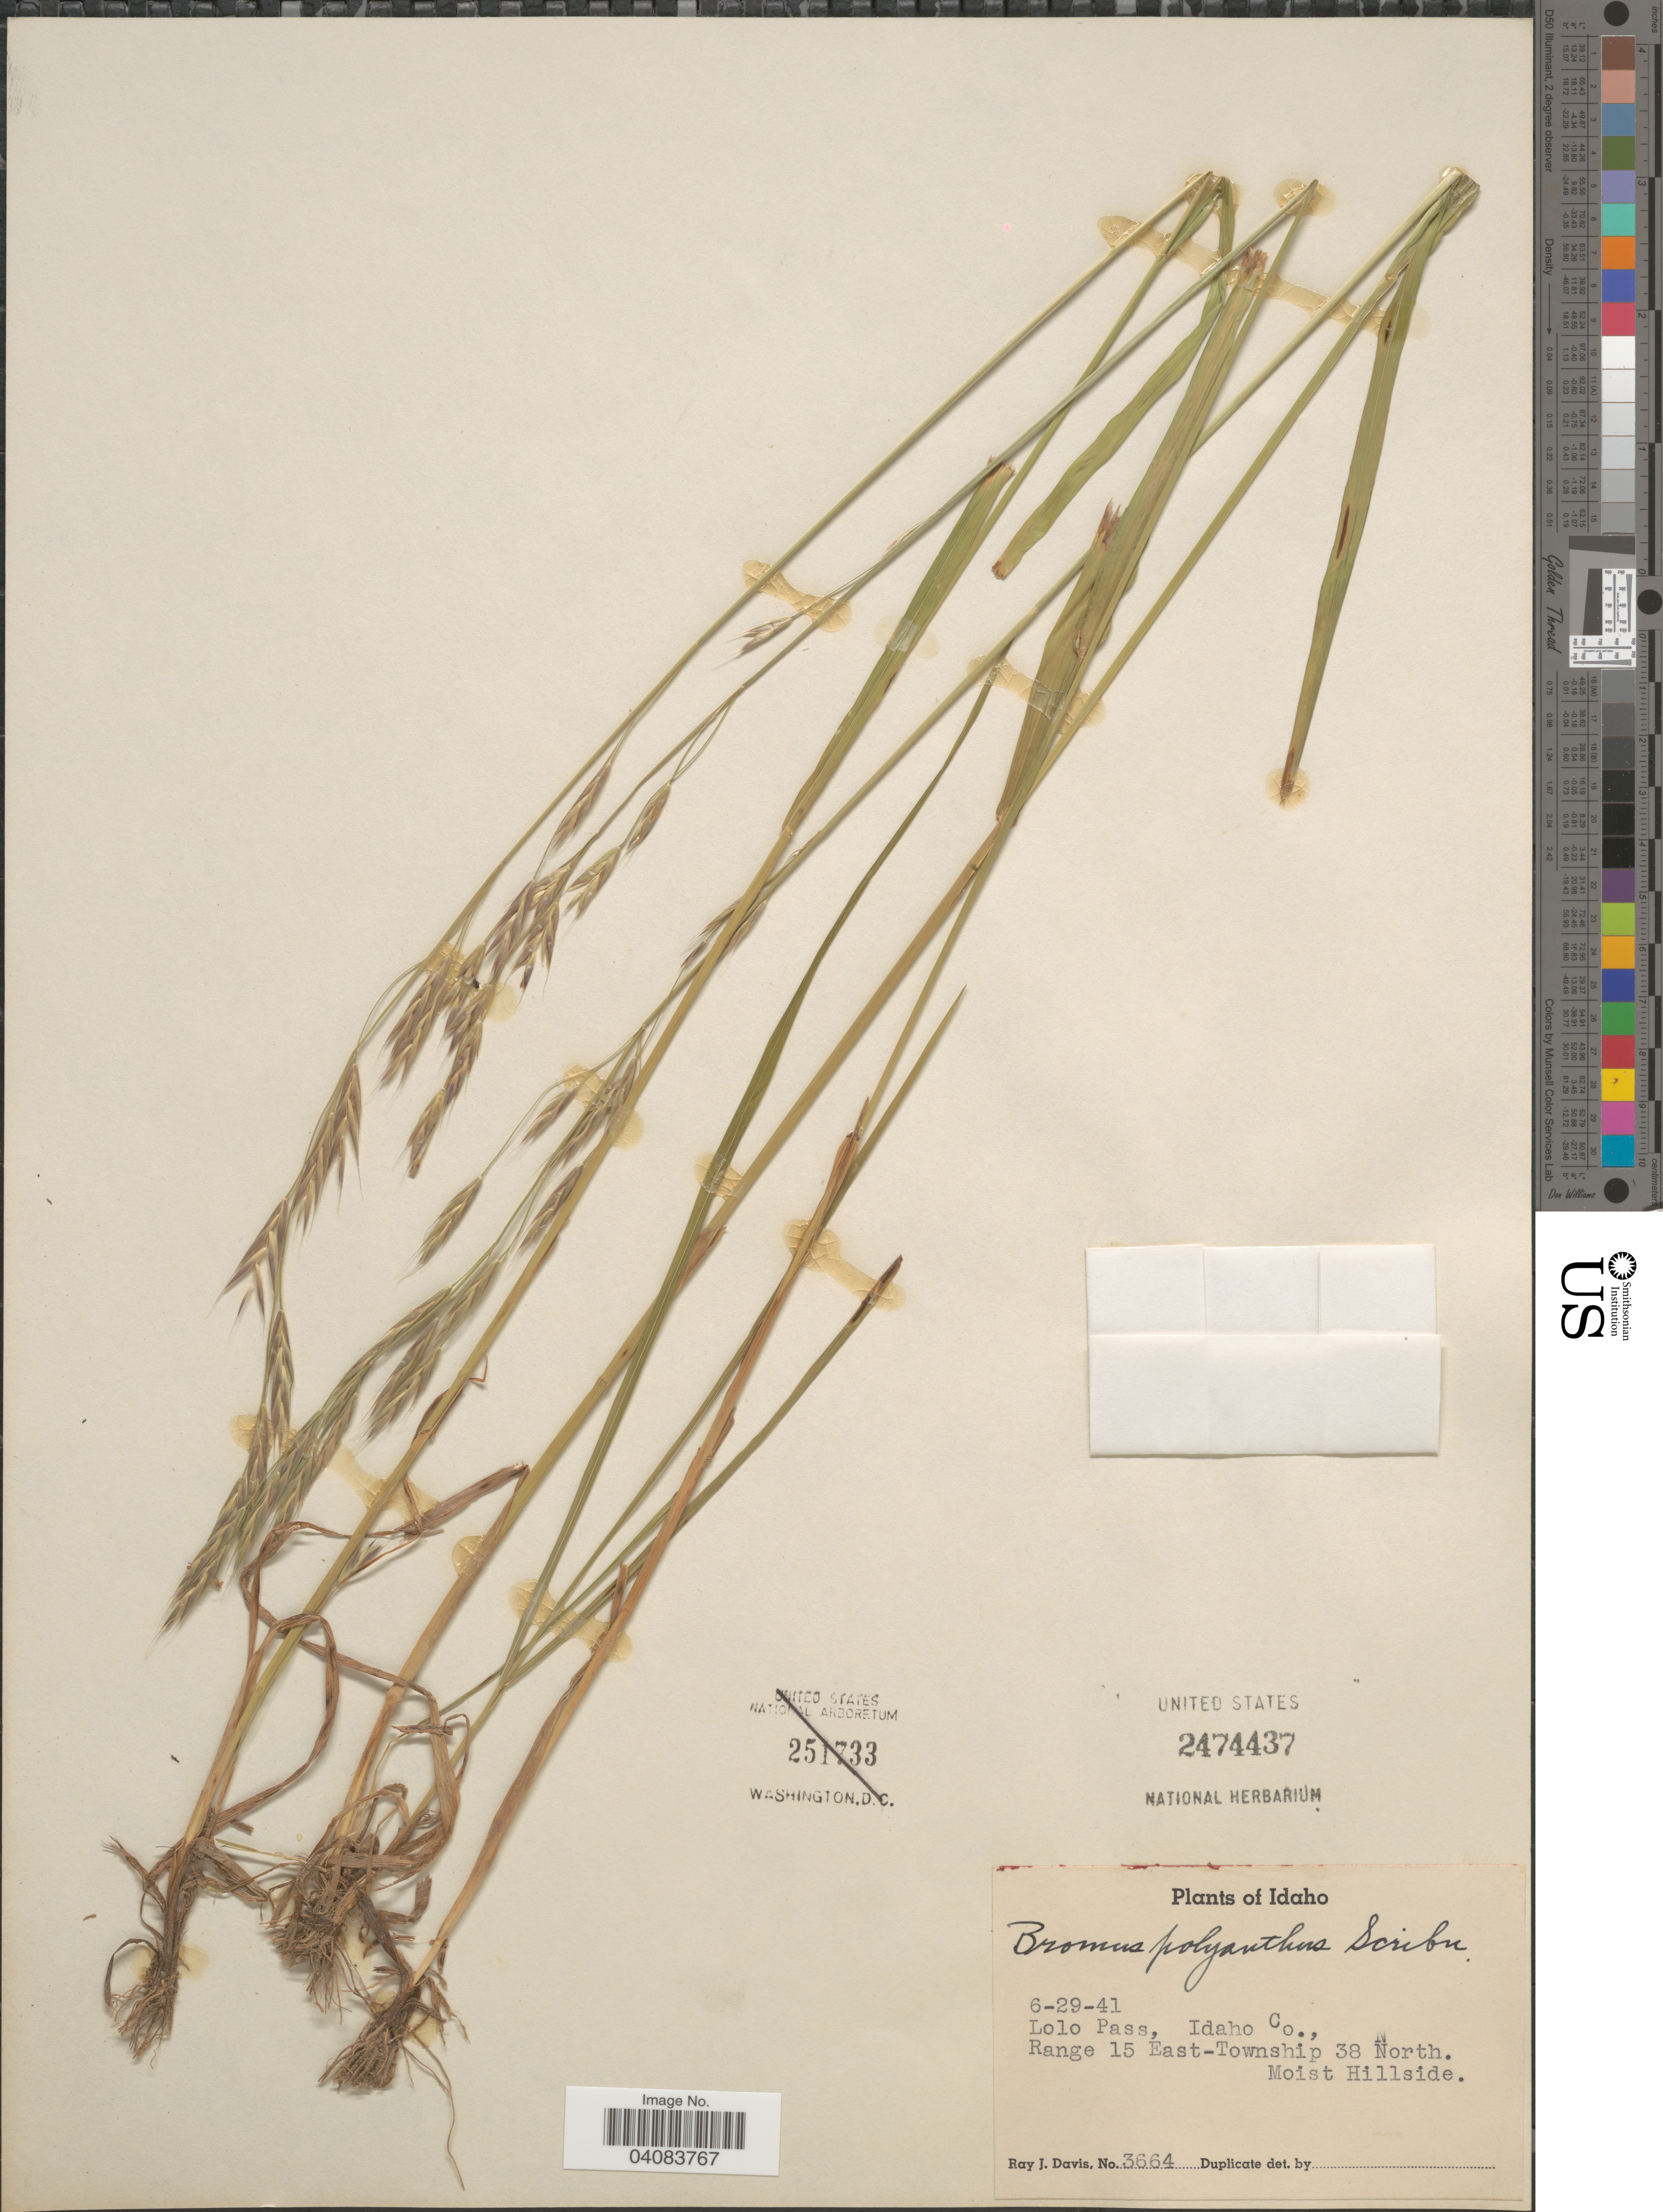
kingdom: Plantae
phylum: Tracheophyta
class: Liliopsida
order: Poales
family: Poaceae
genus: Bromus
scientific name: Bromus polyanthus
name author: Scribn. ex Shear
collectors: R. Davis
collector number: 3664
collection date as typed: Transcribed d/m/y: 29/6/41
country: United States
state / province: Idaho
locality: Lolo Pass, Idaho Co., Range 15 East-Township 38 North. Moist Hillside.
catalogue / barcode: US 2474437